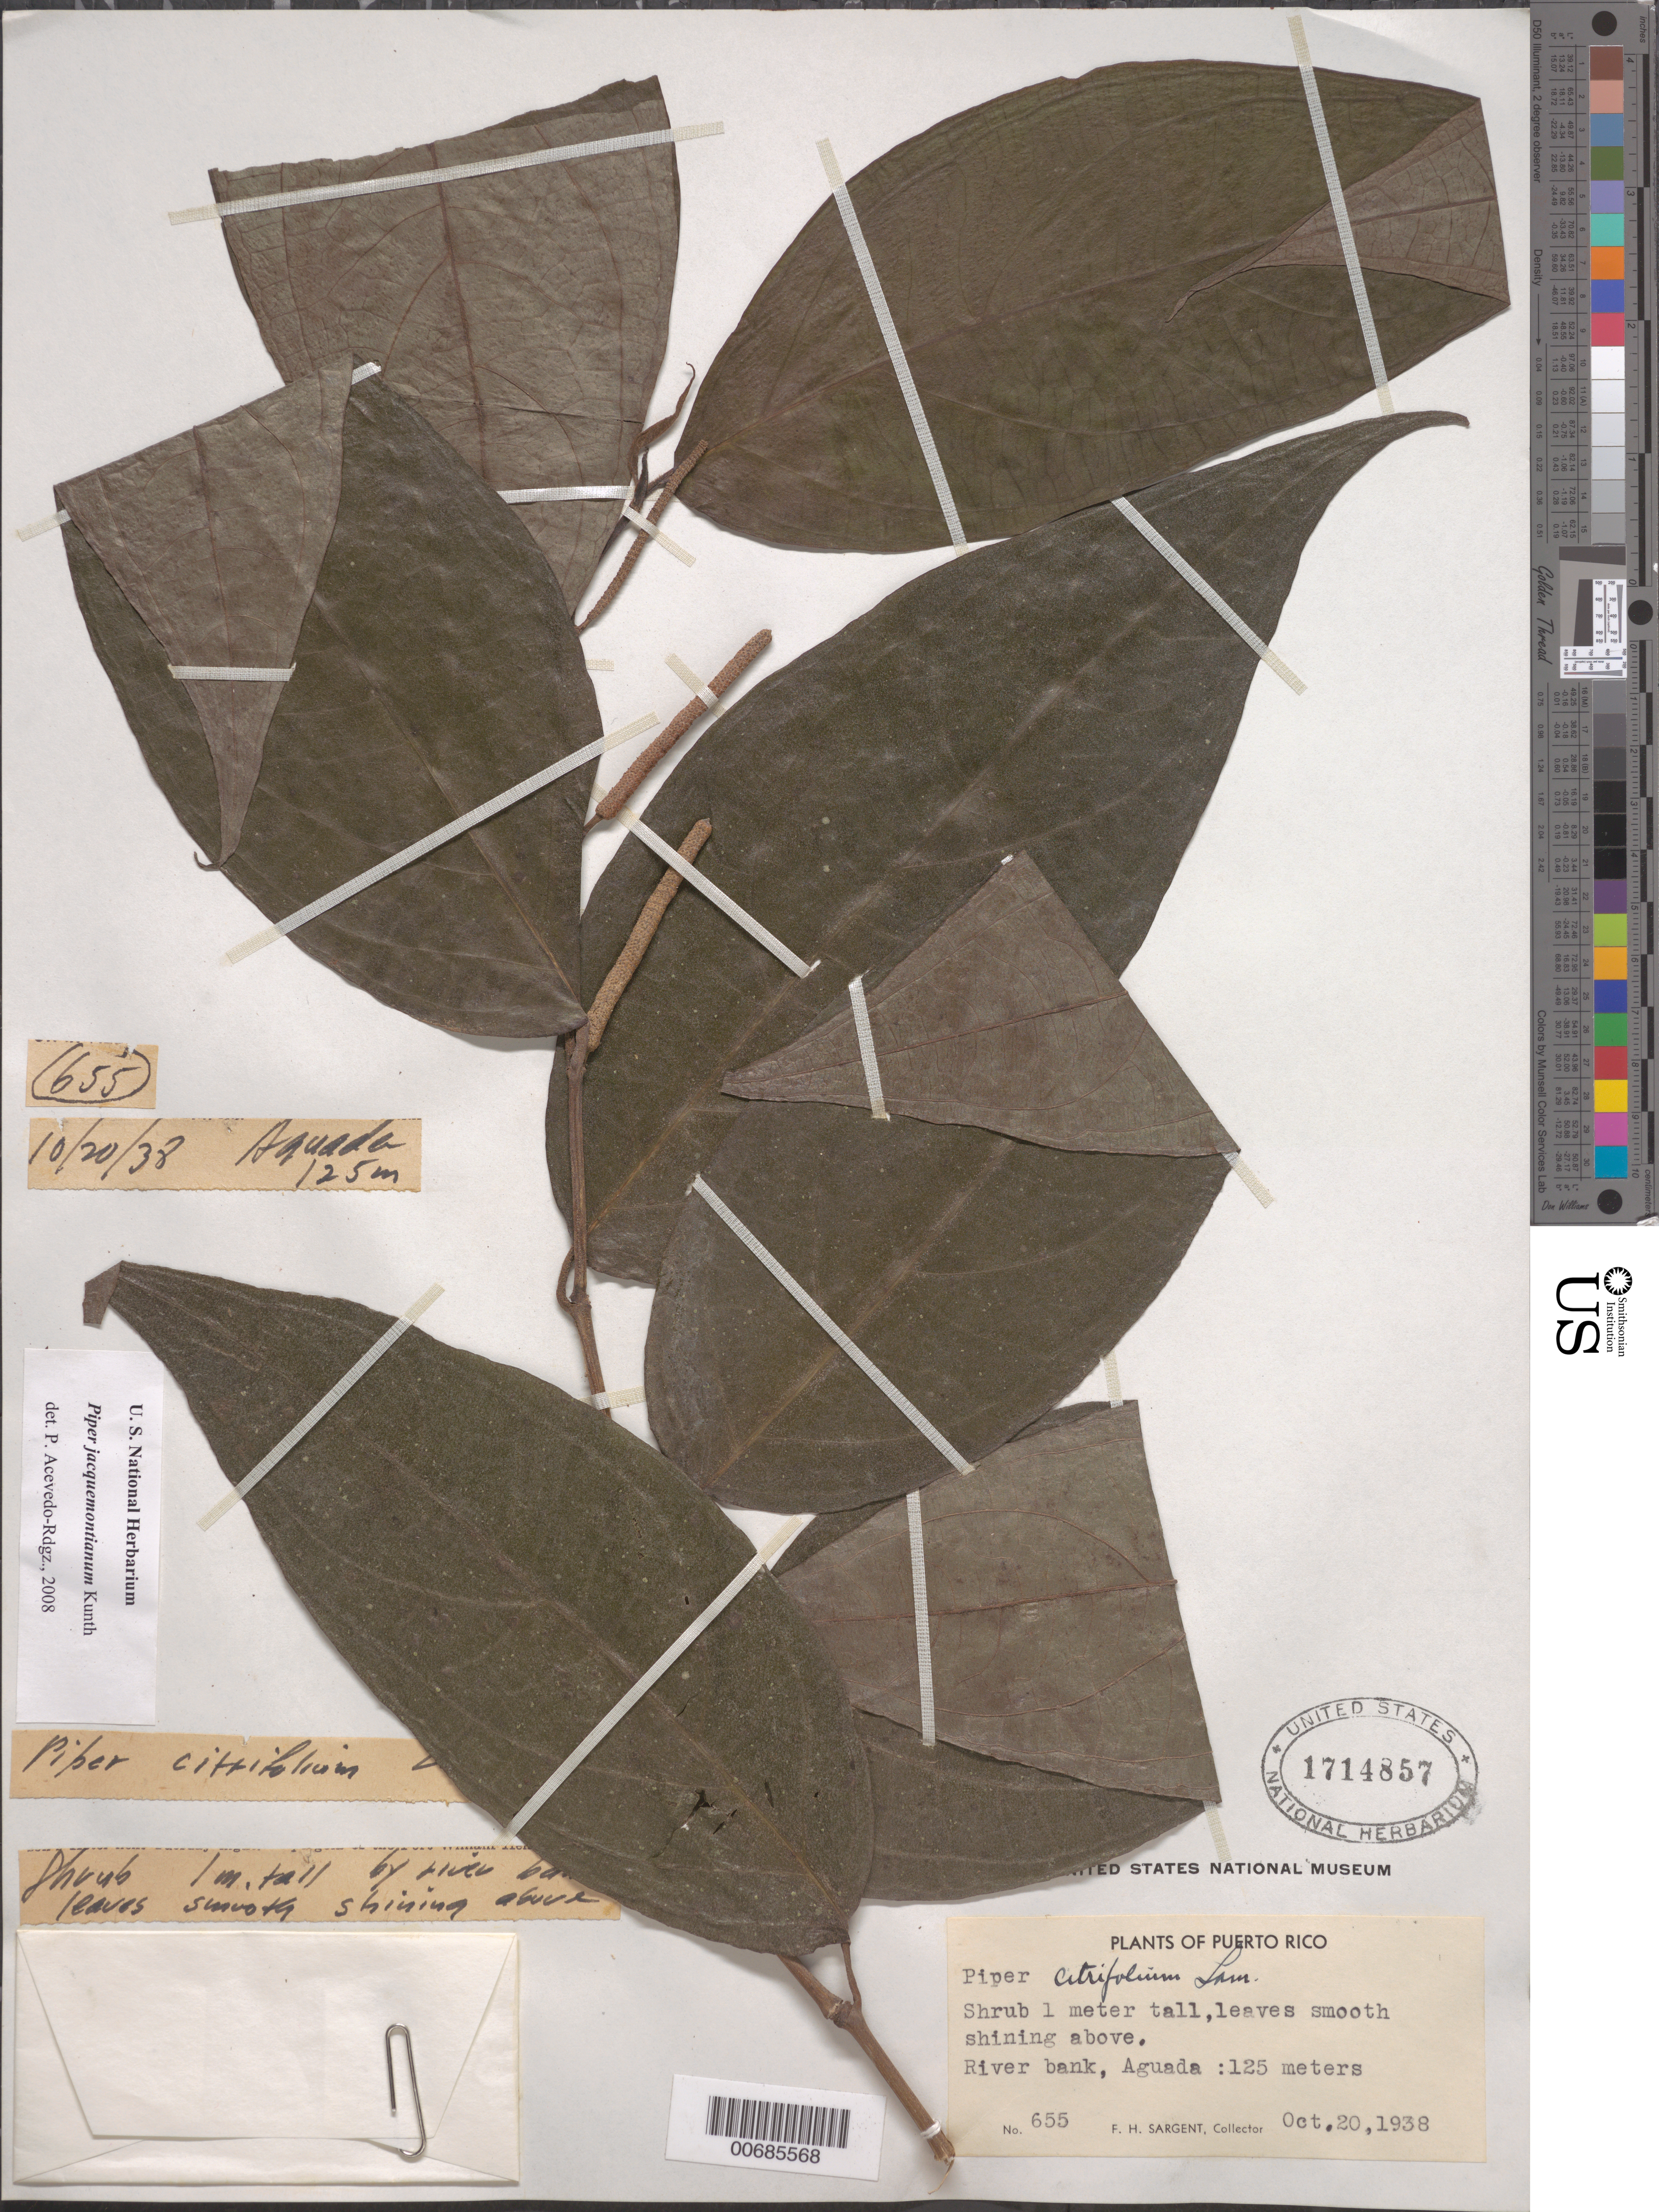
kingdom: Plantae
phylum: Tracheophyta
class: Magnoliopsida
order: Piperales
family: Piperaceae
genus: Piper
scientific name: Piper citrifolium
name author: Lam.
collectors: F. H. Sargent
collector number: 655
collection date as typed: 20 Oct 1938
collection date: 1938-10-20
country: Puerto Rico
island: Greater Antilles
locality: aguada: 125 meters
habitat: River bank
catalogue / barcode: US 1714857